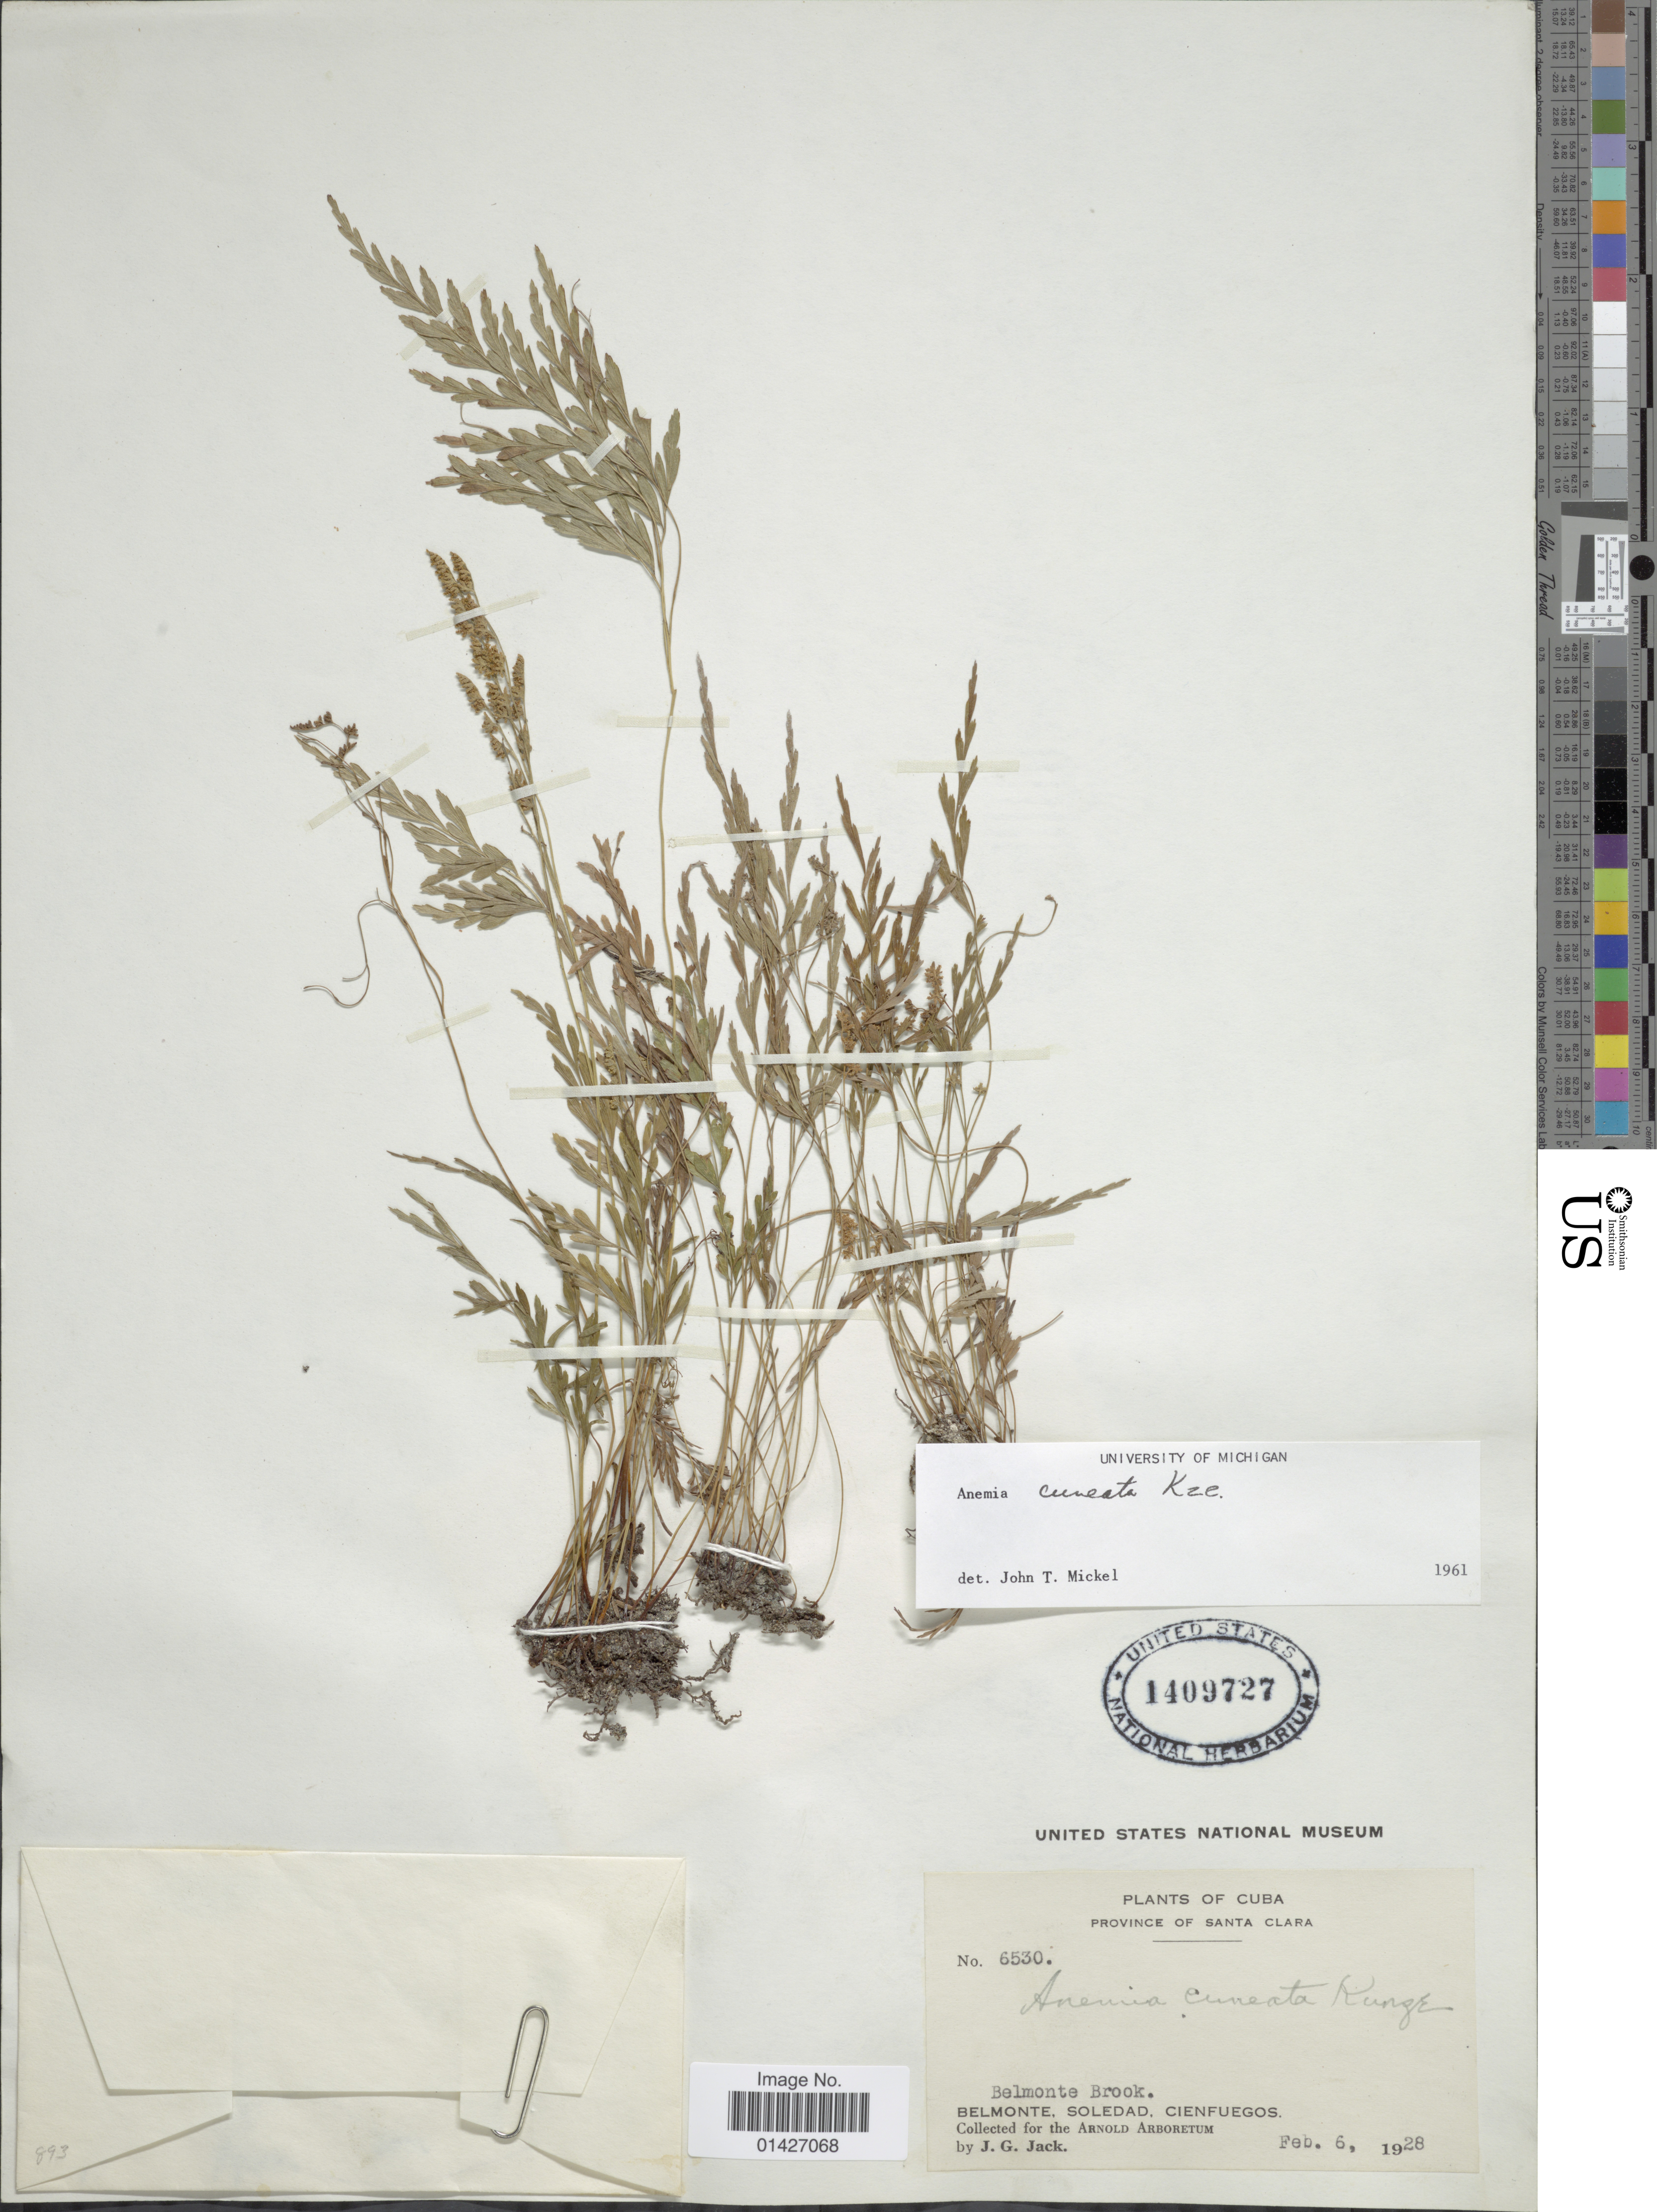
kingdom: Plantae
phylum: Tracheophyta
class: Polypodiopsida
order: Schizaeales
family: Anemiaceae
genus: Anemia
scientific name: Anemia cuneata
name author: Poepp. ex Spreng.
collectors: J. G. Jack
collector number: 6530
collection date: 1928-02-06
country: Cuba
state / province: Las Villas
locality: Province of Santa Clara. Belmonte Brook. Belmonte, Soledad, Cienfuegos.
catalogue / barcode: US 1409727